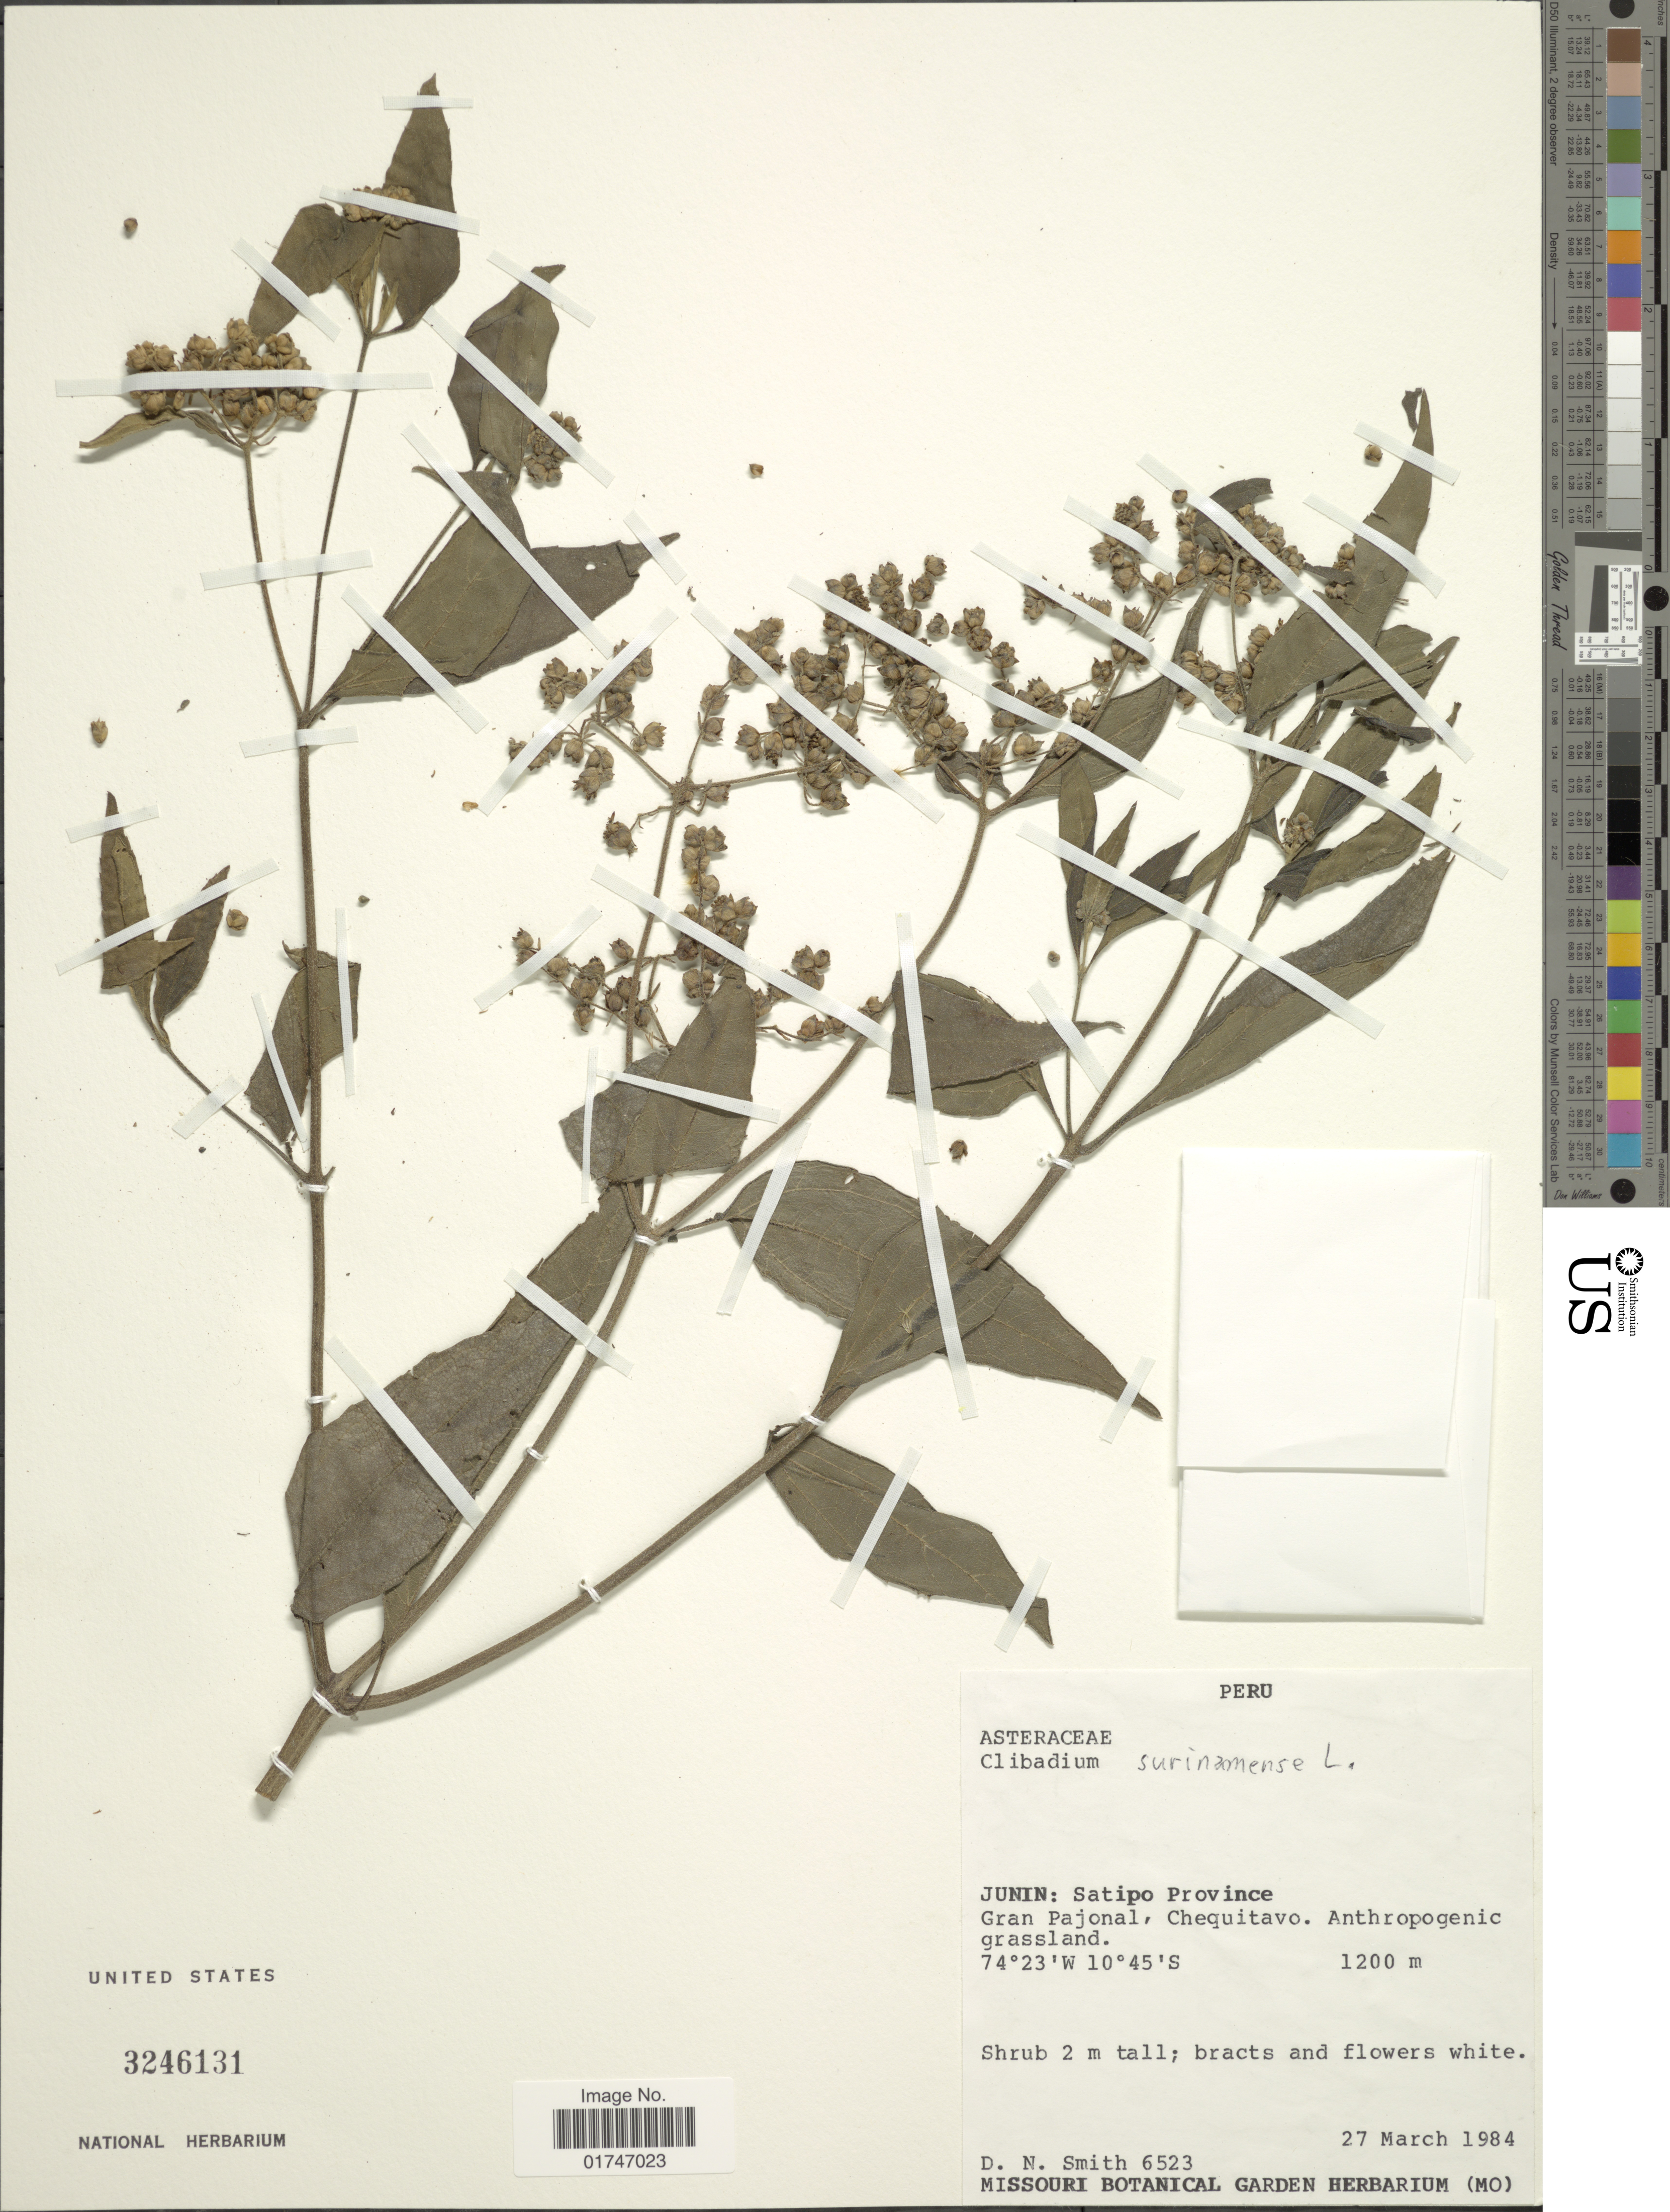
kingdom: Plantae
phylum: Tracheophyta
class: Magnoliopsida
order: Asterales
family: Asteraceae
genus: Clibadium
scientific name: Clibadium surinamense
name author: L.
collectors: D. Smith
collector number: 6523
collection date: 1984-03-27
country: Peru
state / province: Junín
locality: Junin: Satipo Province. Gran Pajonal, Chequitavo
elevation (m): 1200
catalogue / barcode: US 3246131